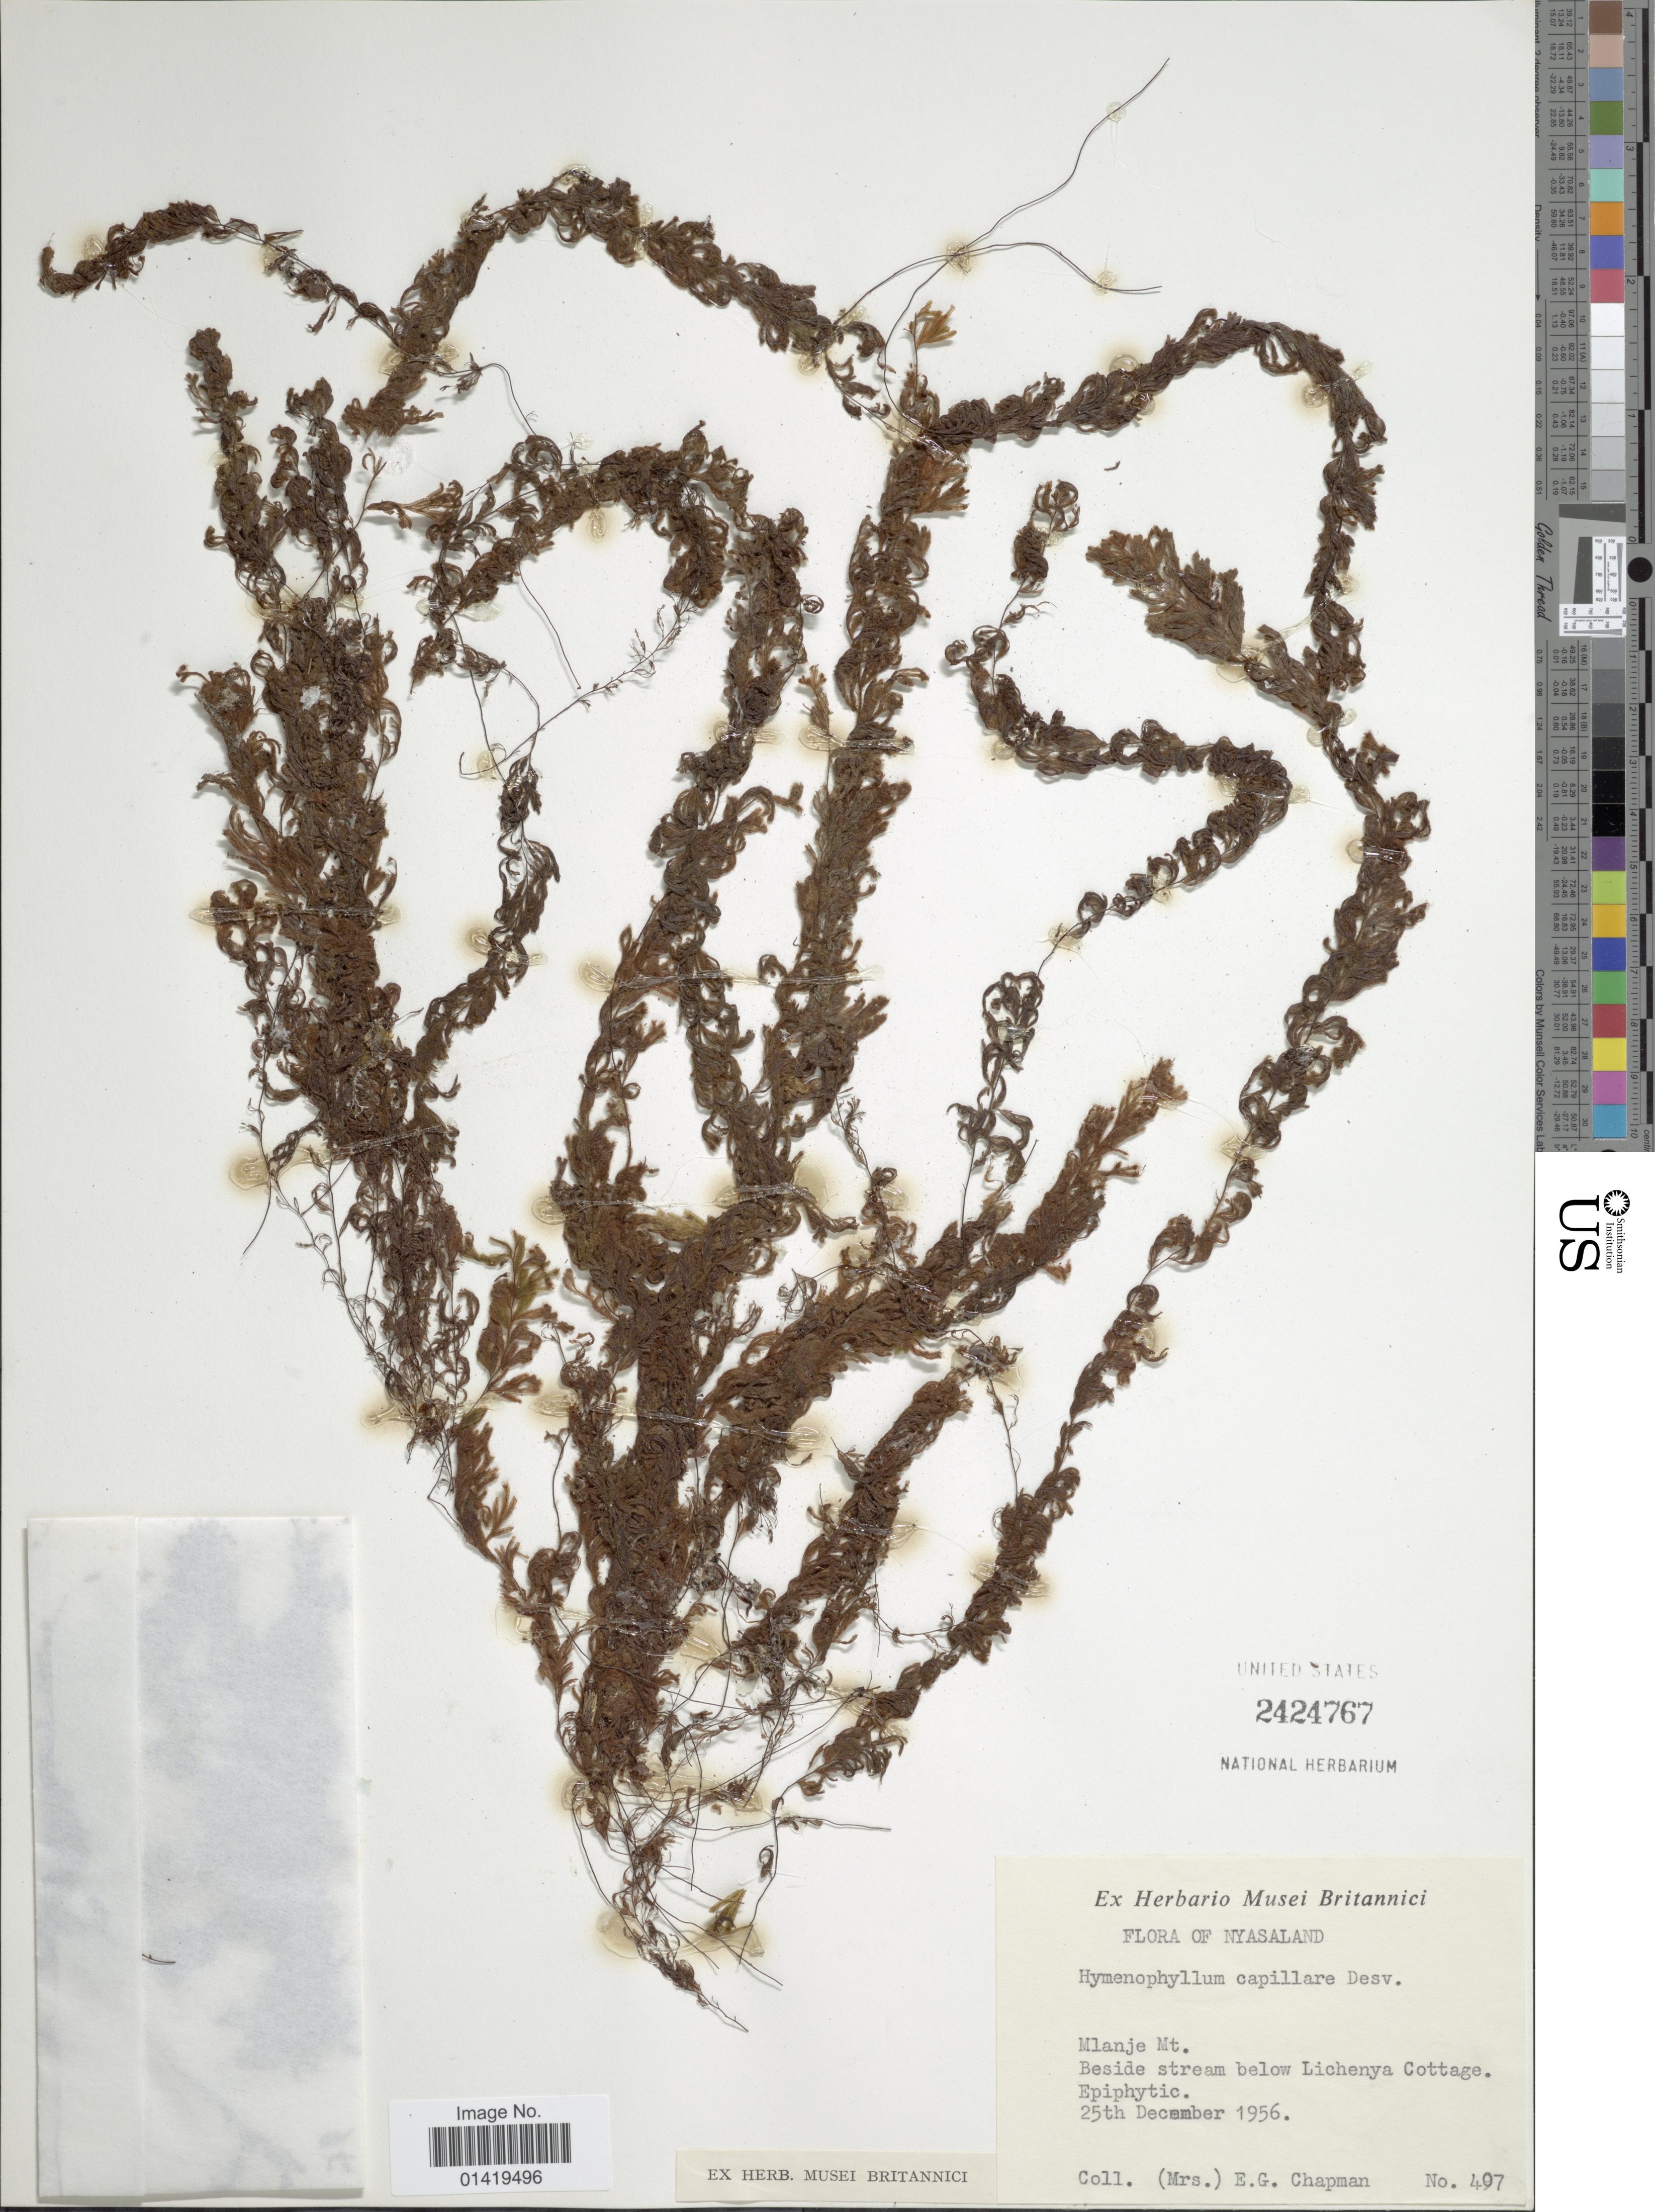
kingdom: Plantae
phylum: Tracheophyta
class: Polypodiopsida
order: Hymenophyllales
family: Hymenophyllaceae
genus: Hymenophyllum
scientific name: Hymenophyllum capillare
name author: Desv.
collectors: E. Chapman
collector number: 407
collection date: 1956-12-25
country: Malawi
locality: Nyasaland Mlanje Mt. beside stream below Lichenya Cottage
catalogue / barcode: US 2424767